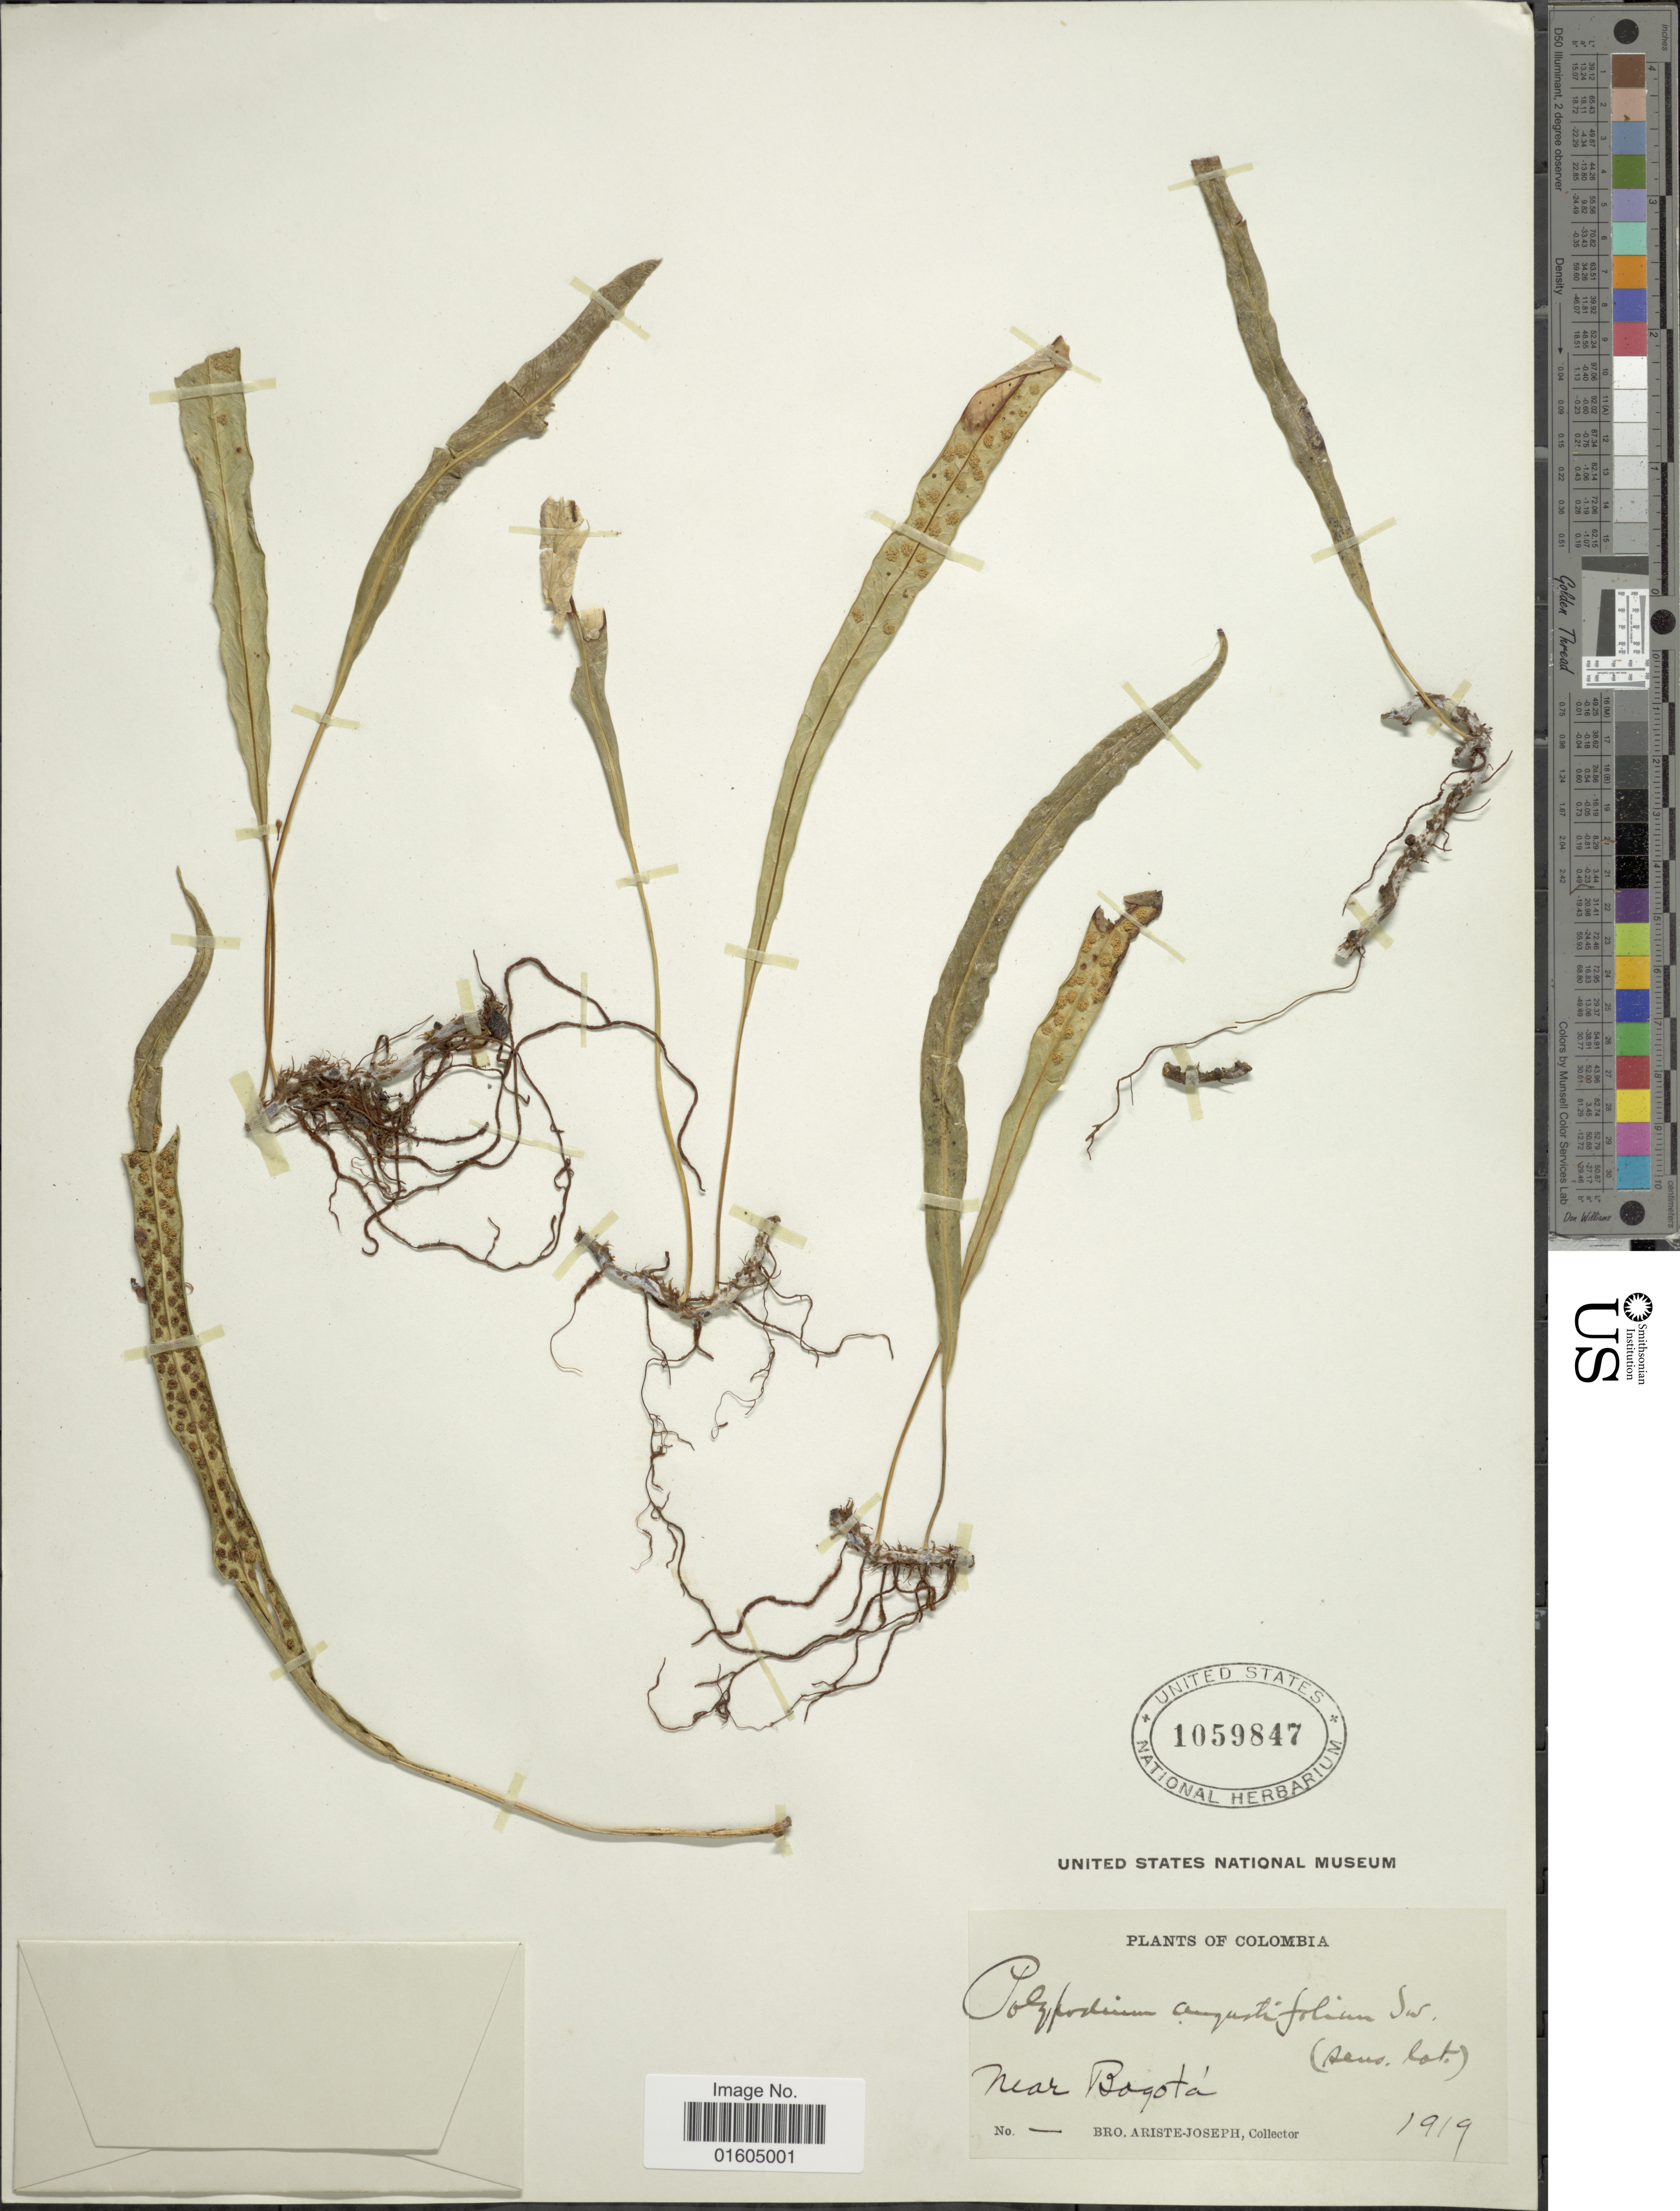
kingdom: Plantae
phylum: Tracheophyta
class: Polypodiopsida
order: Polypodiales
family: Polypodiaceae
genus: Campyloneurum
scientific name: Campyloneurum solutum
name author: (Klotzsch) Fée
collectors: Bro. Ariste-Joseph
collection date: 1919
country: Colombia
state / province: Bogota D.C.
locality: Colombia. near Bogota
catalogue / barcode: US 1059847